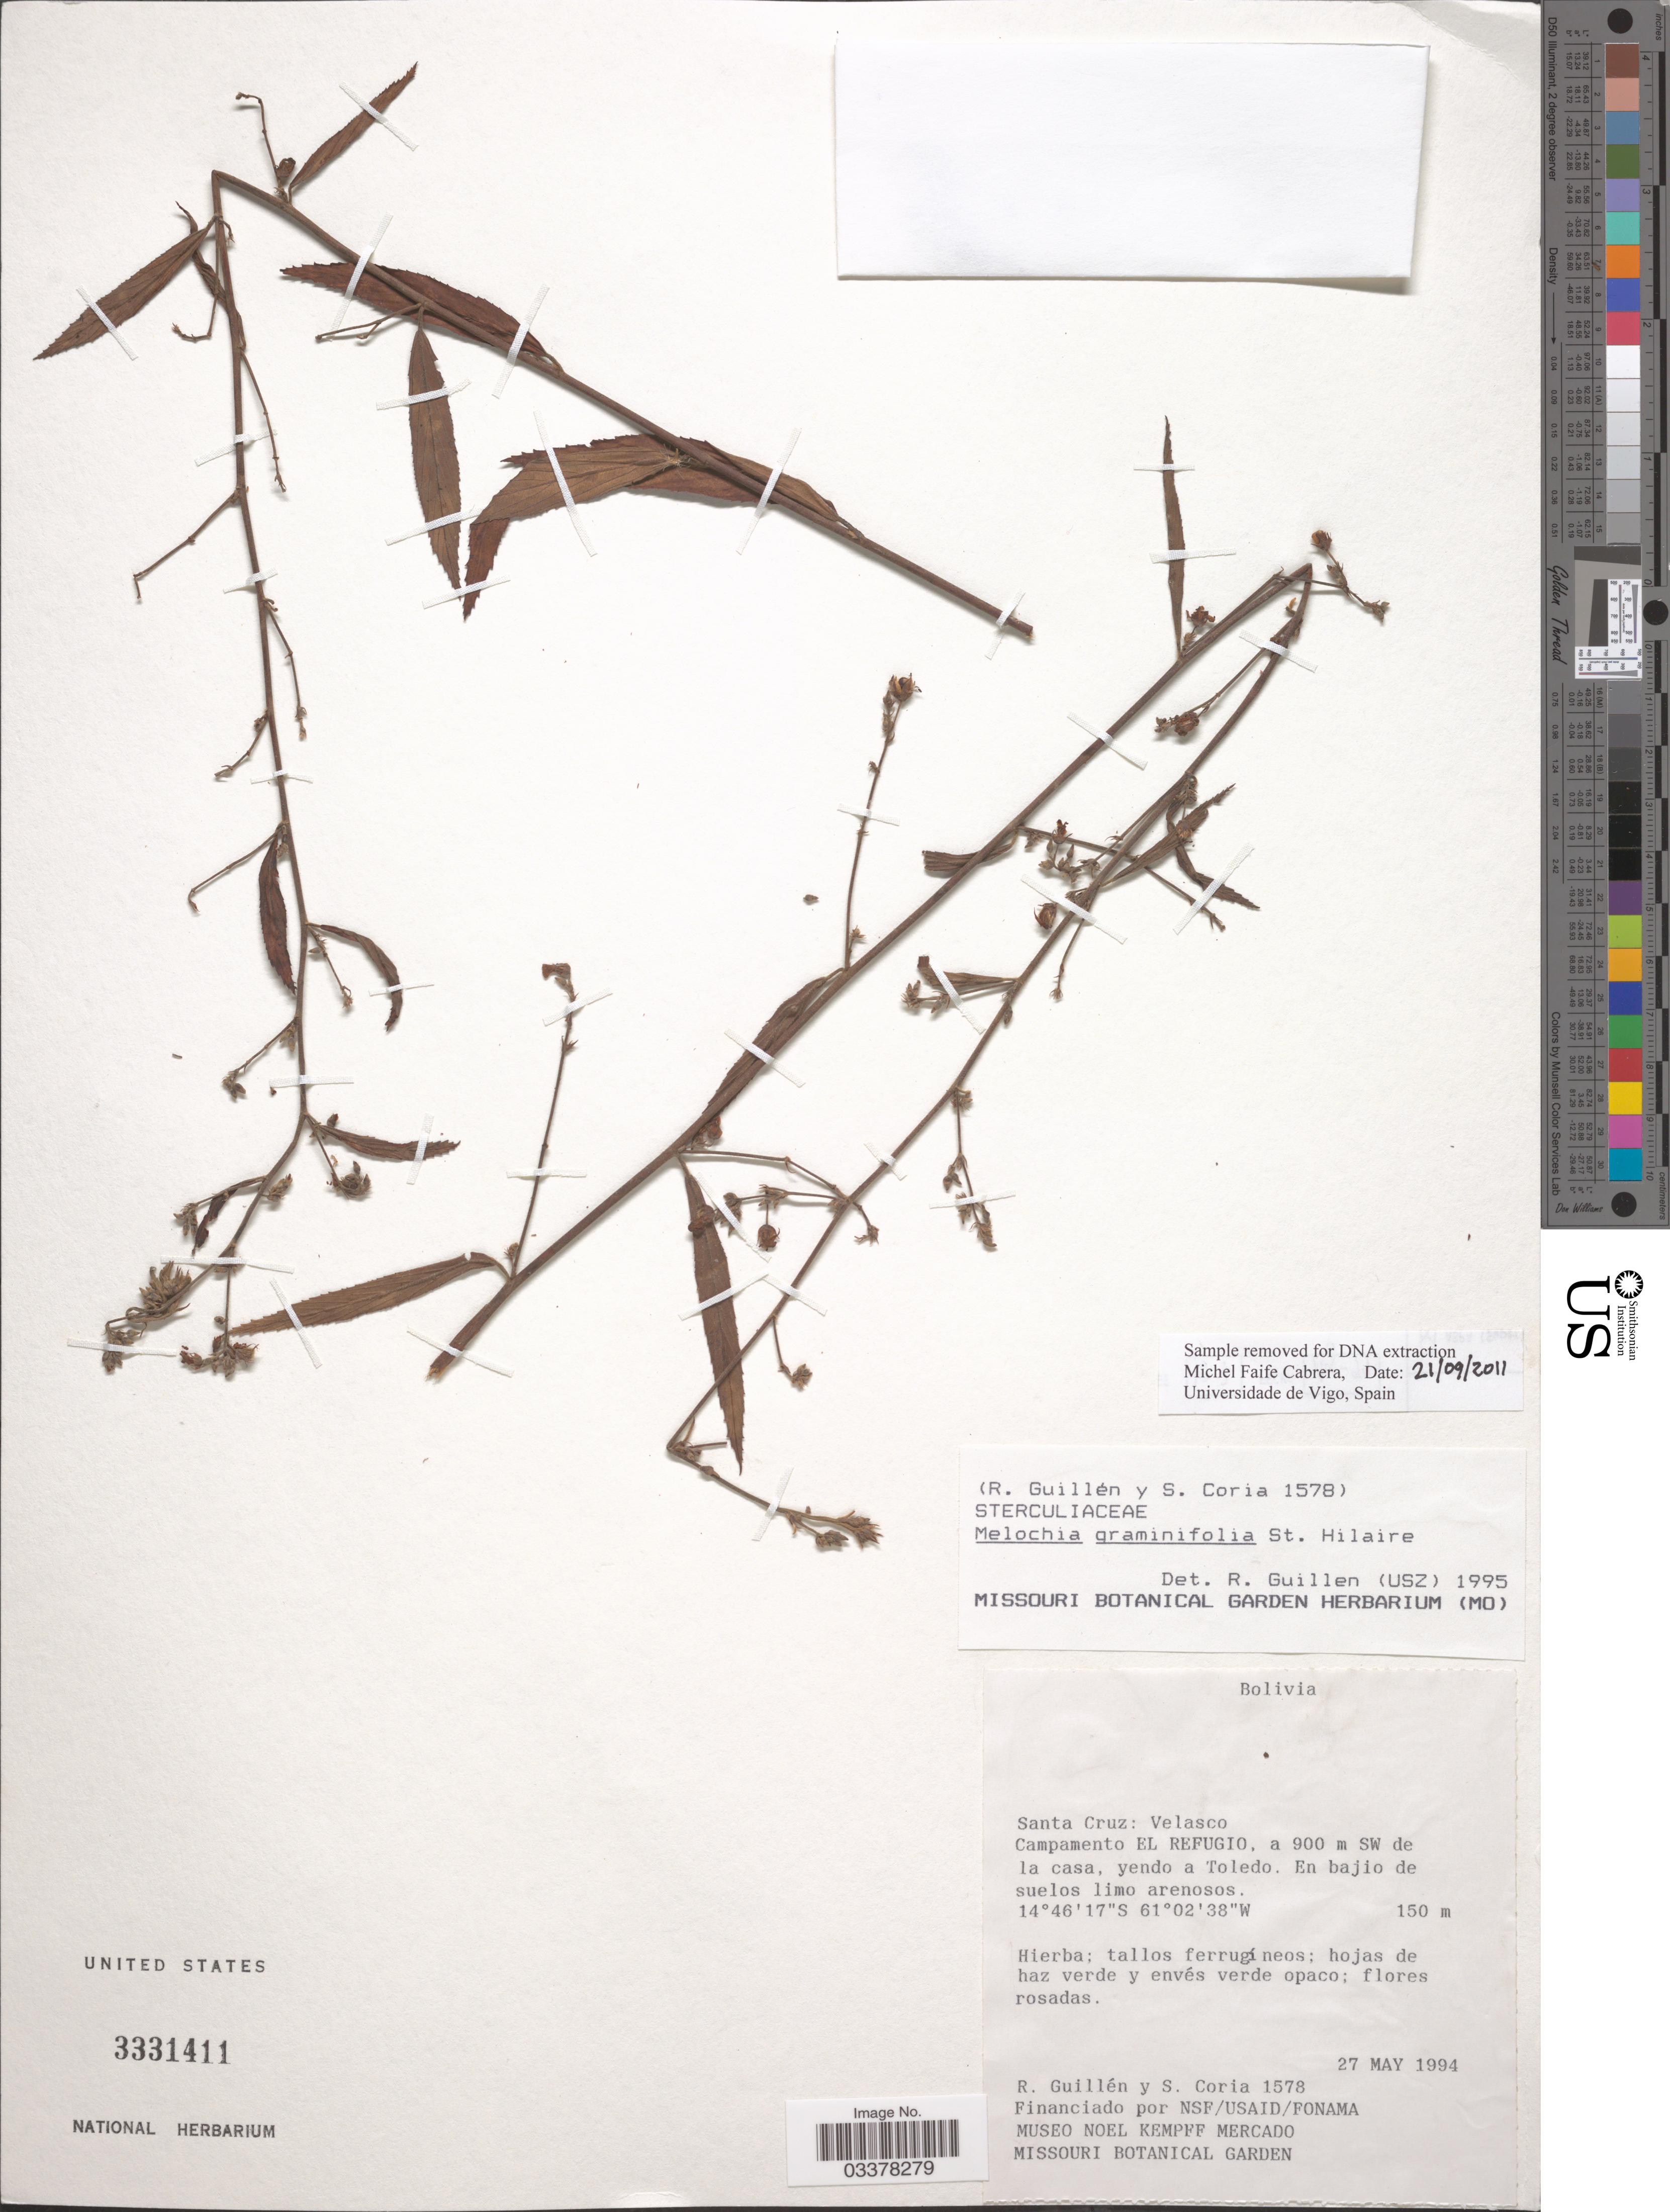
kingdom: Plantae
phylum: Tracheophyta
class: Magnoliopsida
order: Malvales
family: Malvaceae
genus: Melochia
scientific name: Melochia graminifolia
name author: A. St.-Hil.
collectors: R. Guillen & S. Coria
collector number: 1578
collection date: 1994-05-27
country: Bolivia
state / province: Santa Cruz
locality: Velasco. Campamento El Refugio, a 900 m SW de la casa, yendo a Toledo.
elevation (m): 150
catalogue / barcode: US 3331411